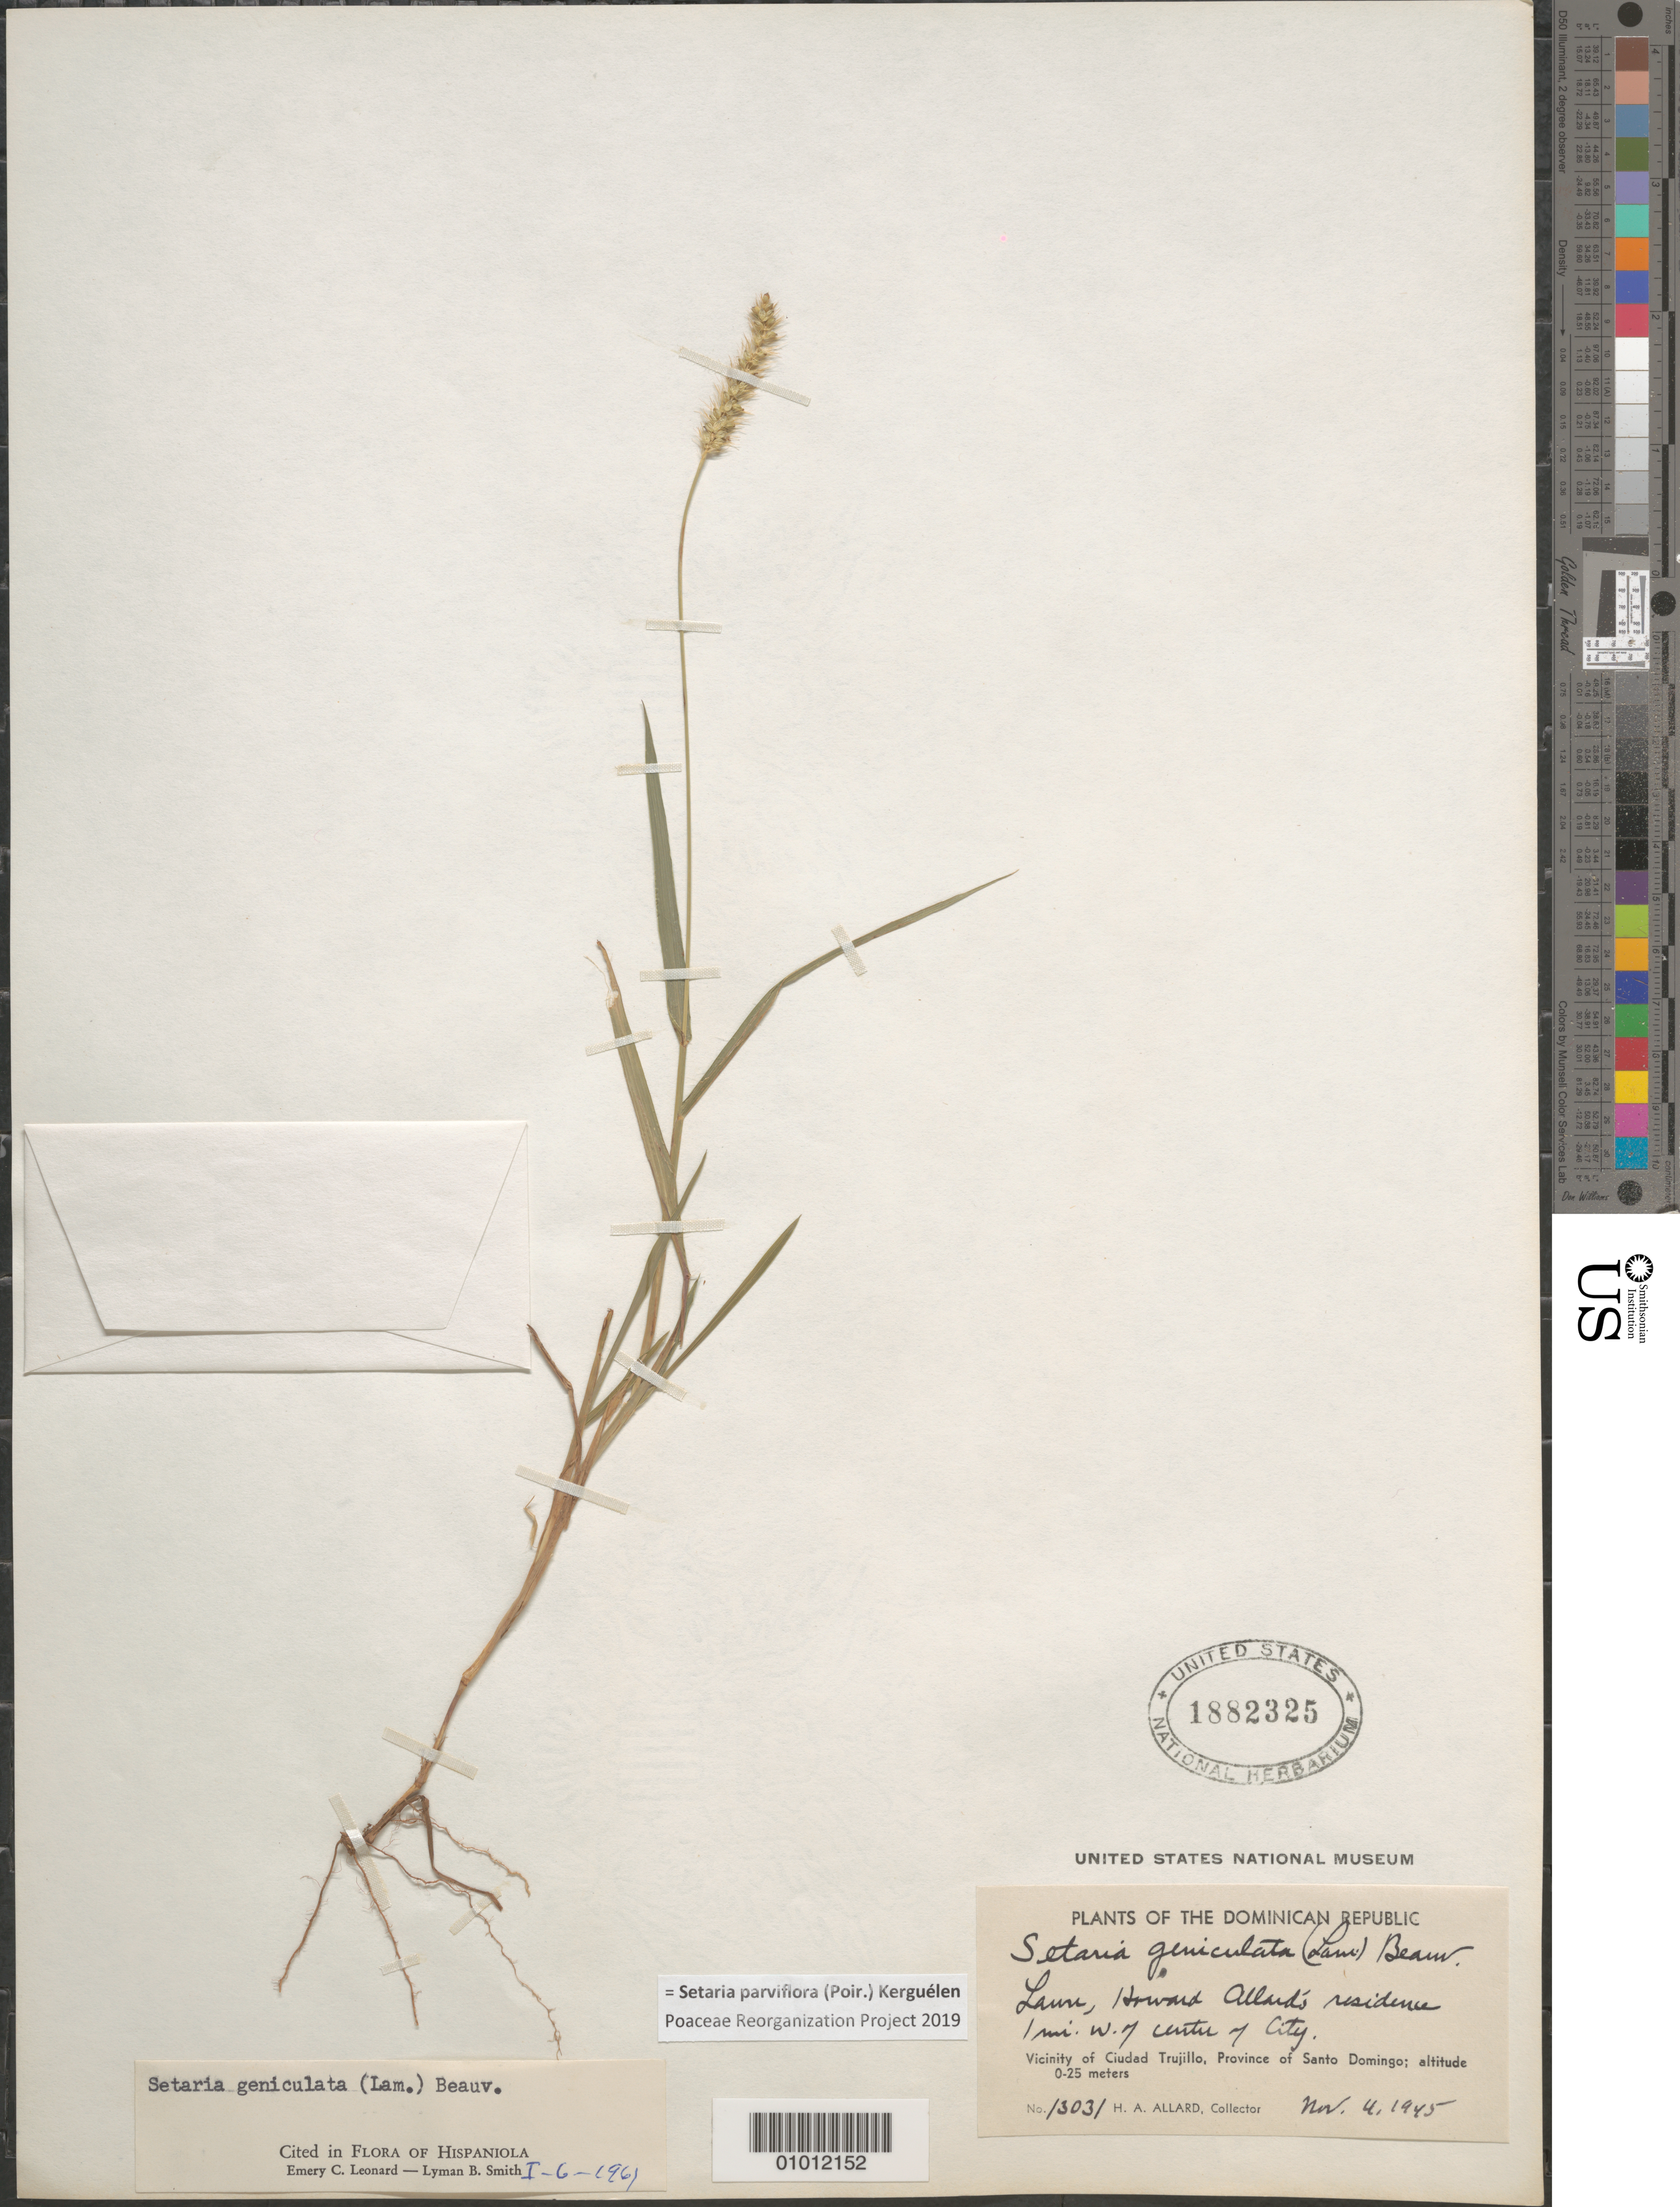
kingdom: Plantae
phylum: Tracheophyta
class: Liliopsida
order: Poales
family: Poaceae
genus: Setaria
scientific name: Setaria parviflora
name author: (Poir.) Kerguélen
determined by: Poaceae Reorganization Project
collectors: H. A. Allard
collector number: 13031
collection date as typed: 04 Nov 1945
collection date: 1945-11-04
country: Dominican Republic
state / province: La Vega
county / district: Santo Domingo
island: Hispaniola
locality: Vicinity of Ciudad Trujillo, Province of Santo Domingo, 1 mile W of center of city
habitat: on lawn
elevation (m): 0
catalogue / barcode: US 1882325